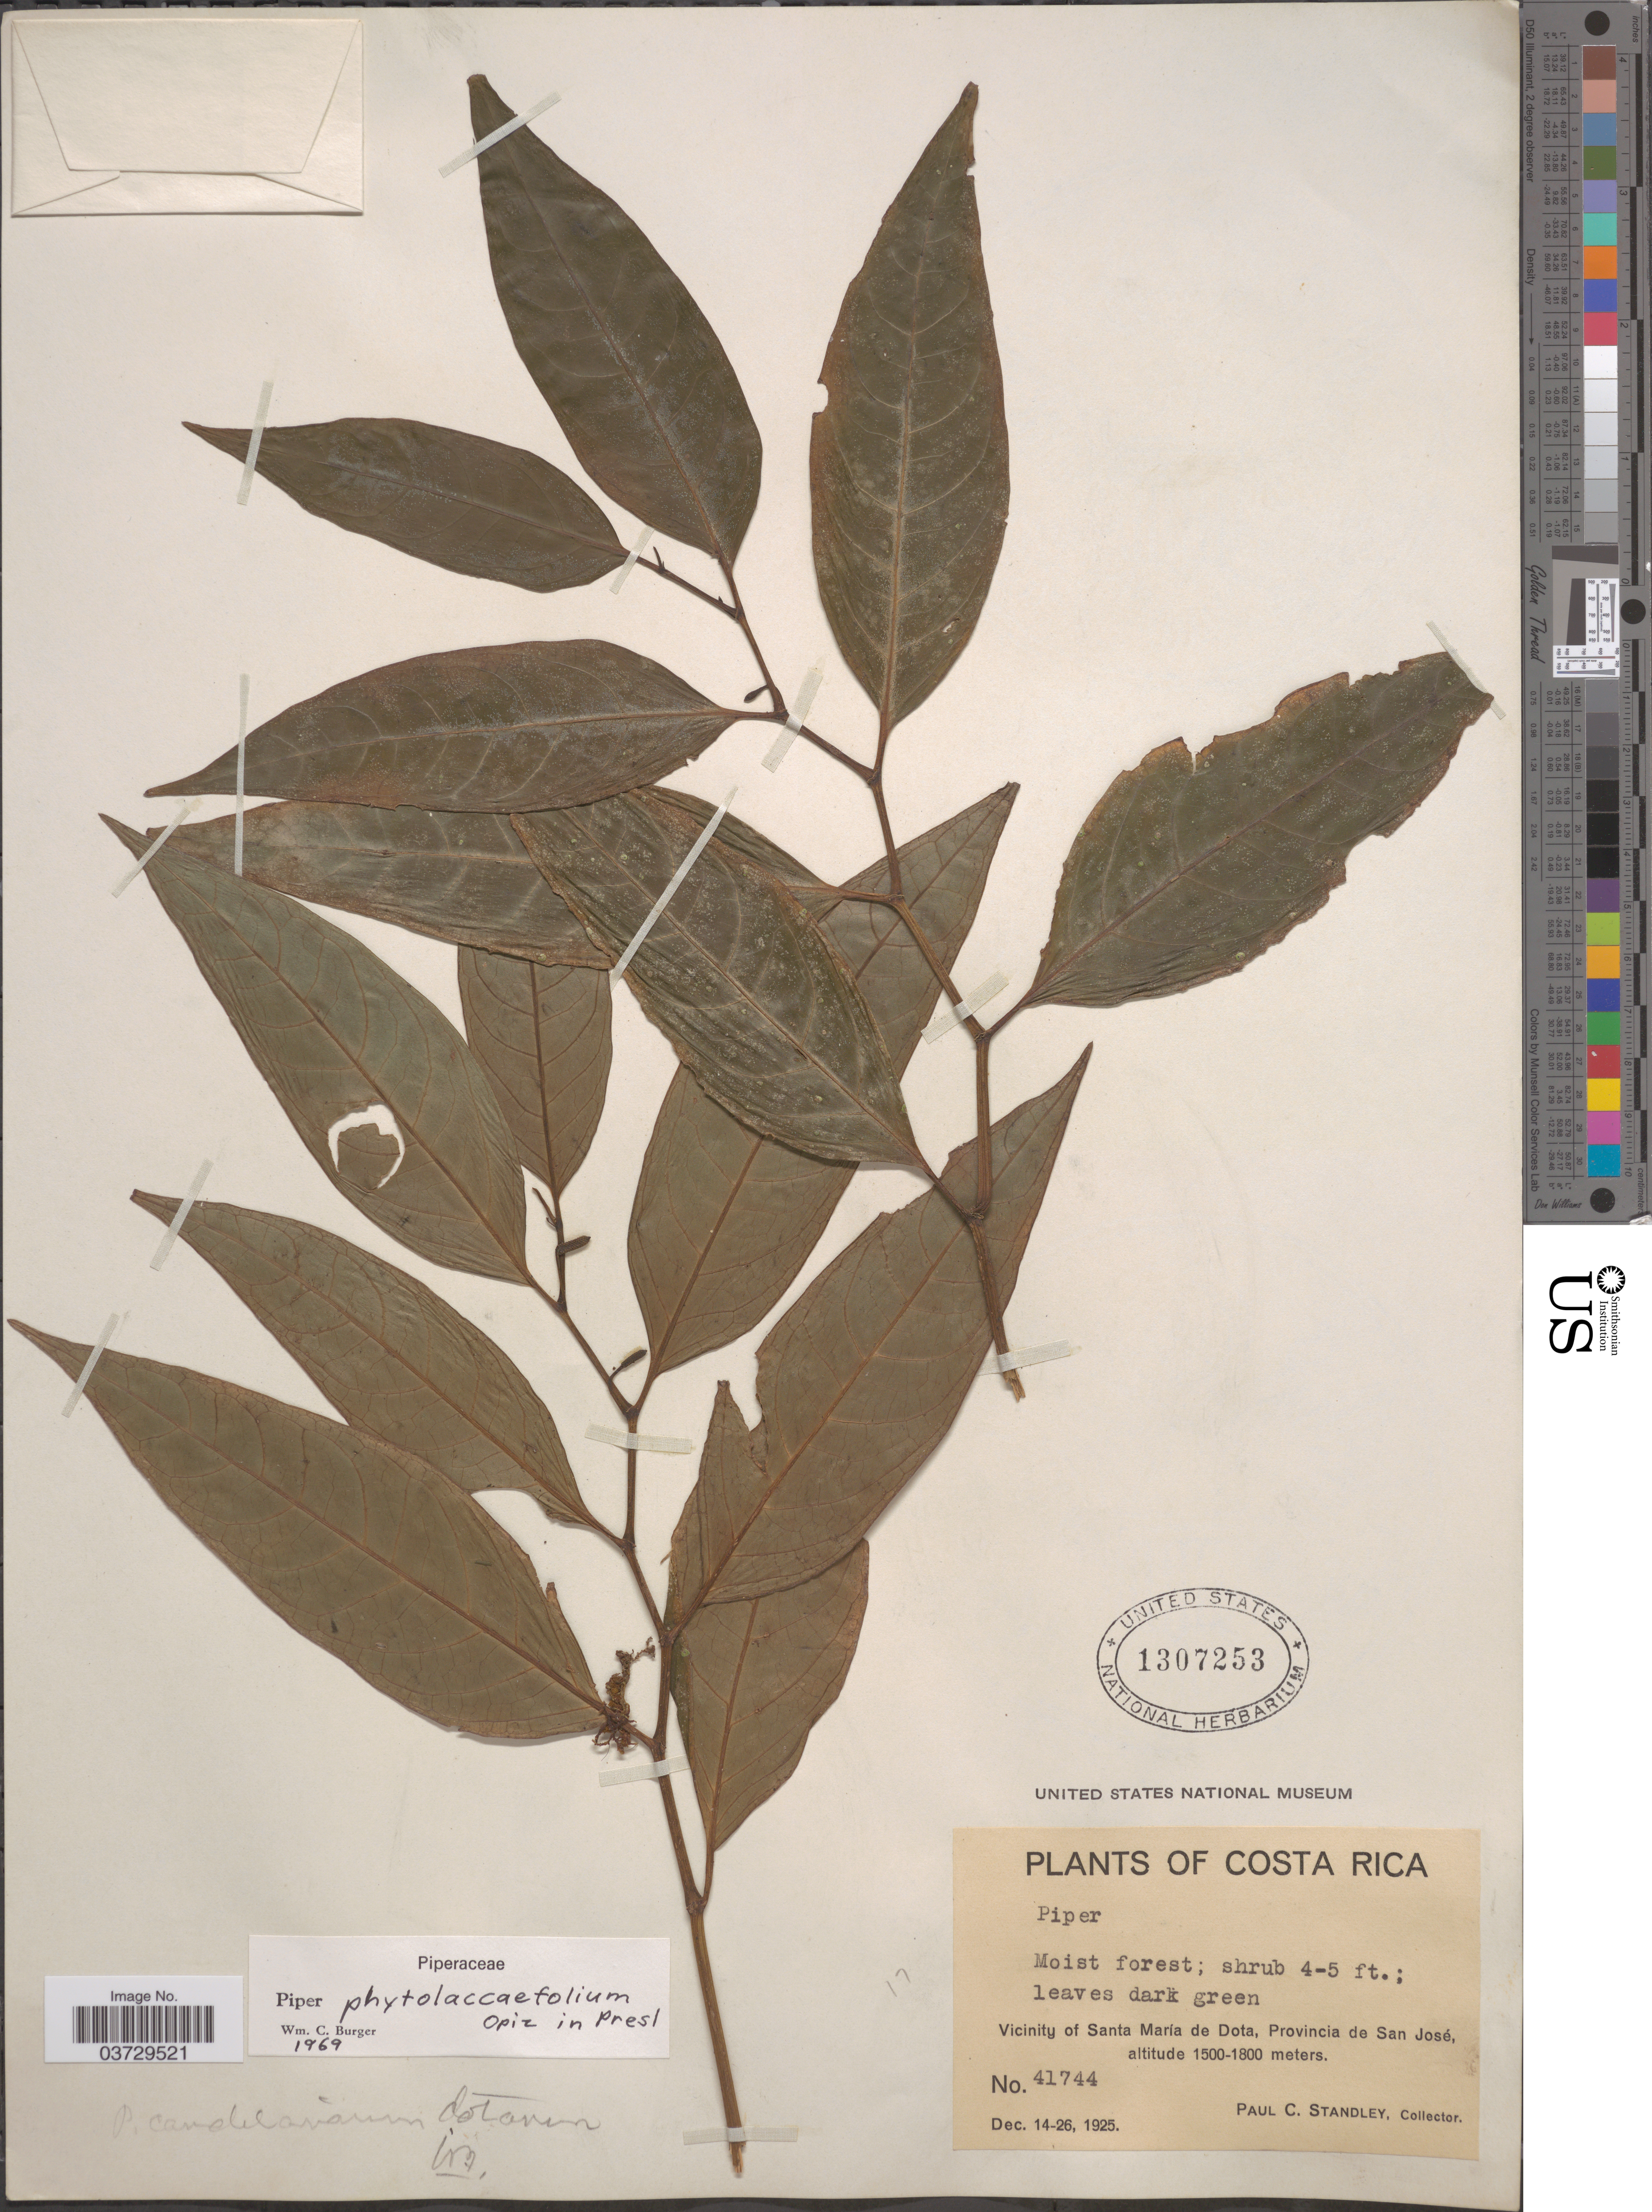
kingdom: Plantae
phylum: Tracheophyta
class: Magnoliopsida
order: Piperales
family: Piperaceae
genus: Piper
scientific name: Piper phytolaccifolium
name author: Opiz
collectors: P. C. Standley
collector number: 41744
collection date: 1925-12-14/1925-12-26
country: Costa Rica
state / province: San José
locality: Vicinity of Santa María de Dota.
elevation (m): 1500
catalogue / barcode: US 1307253